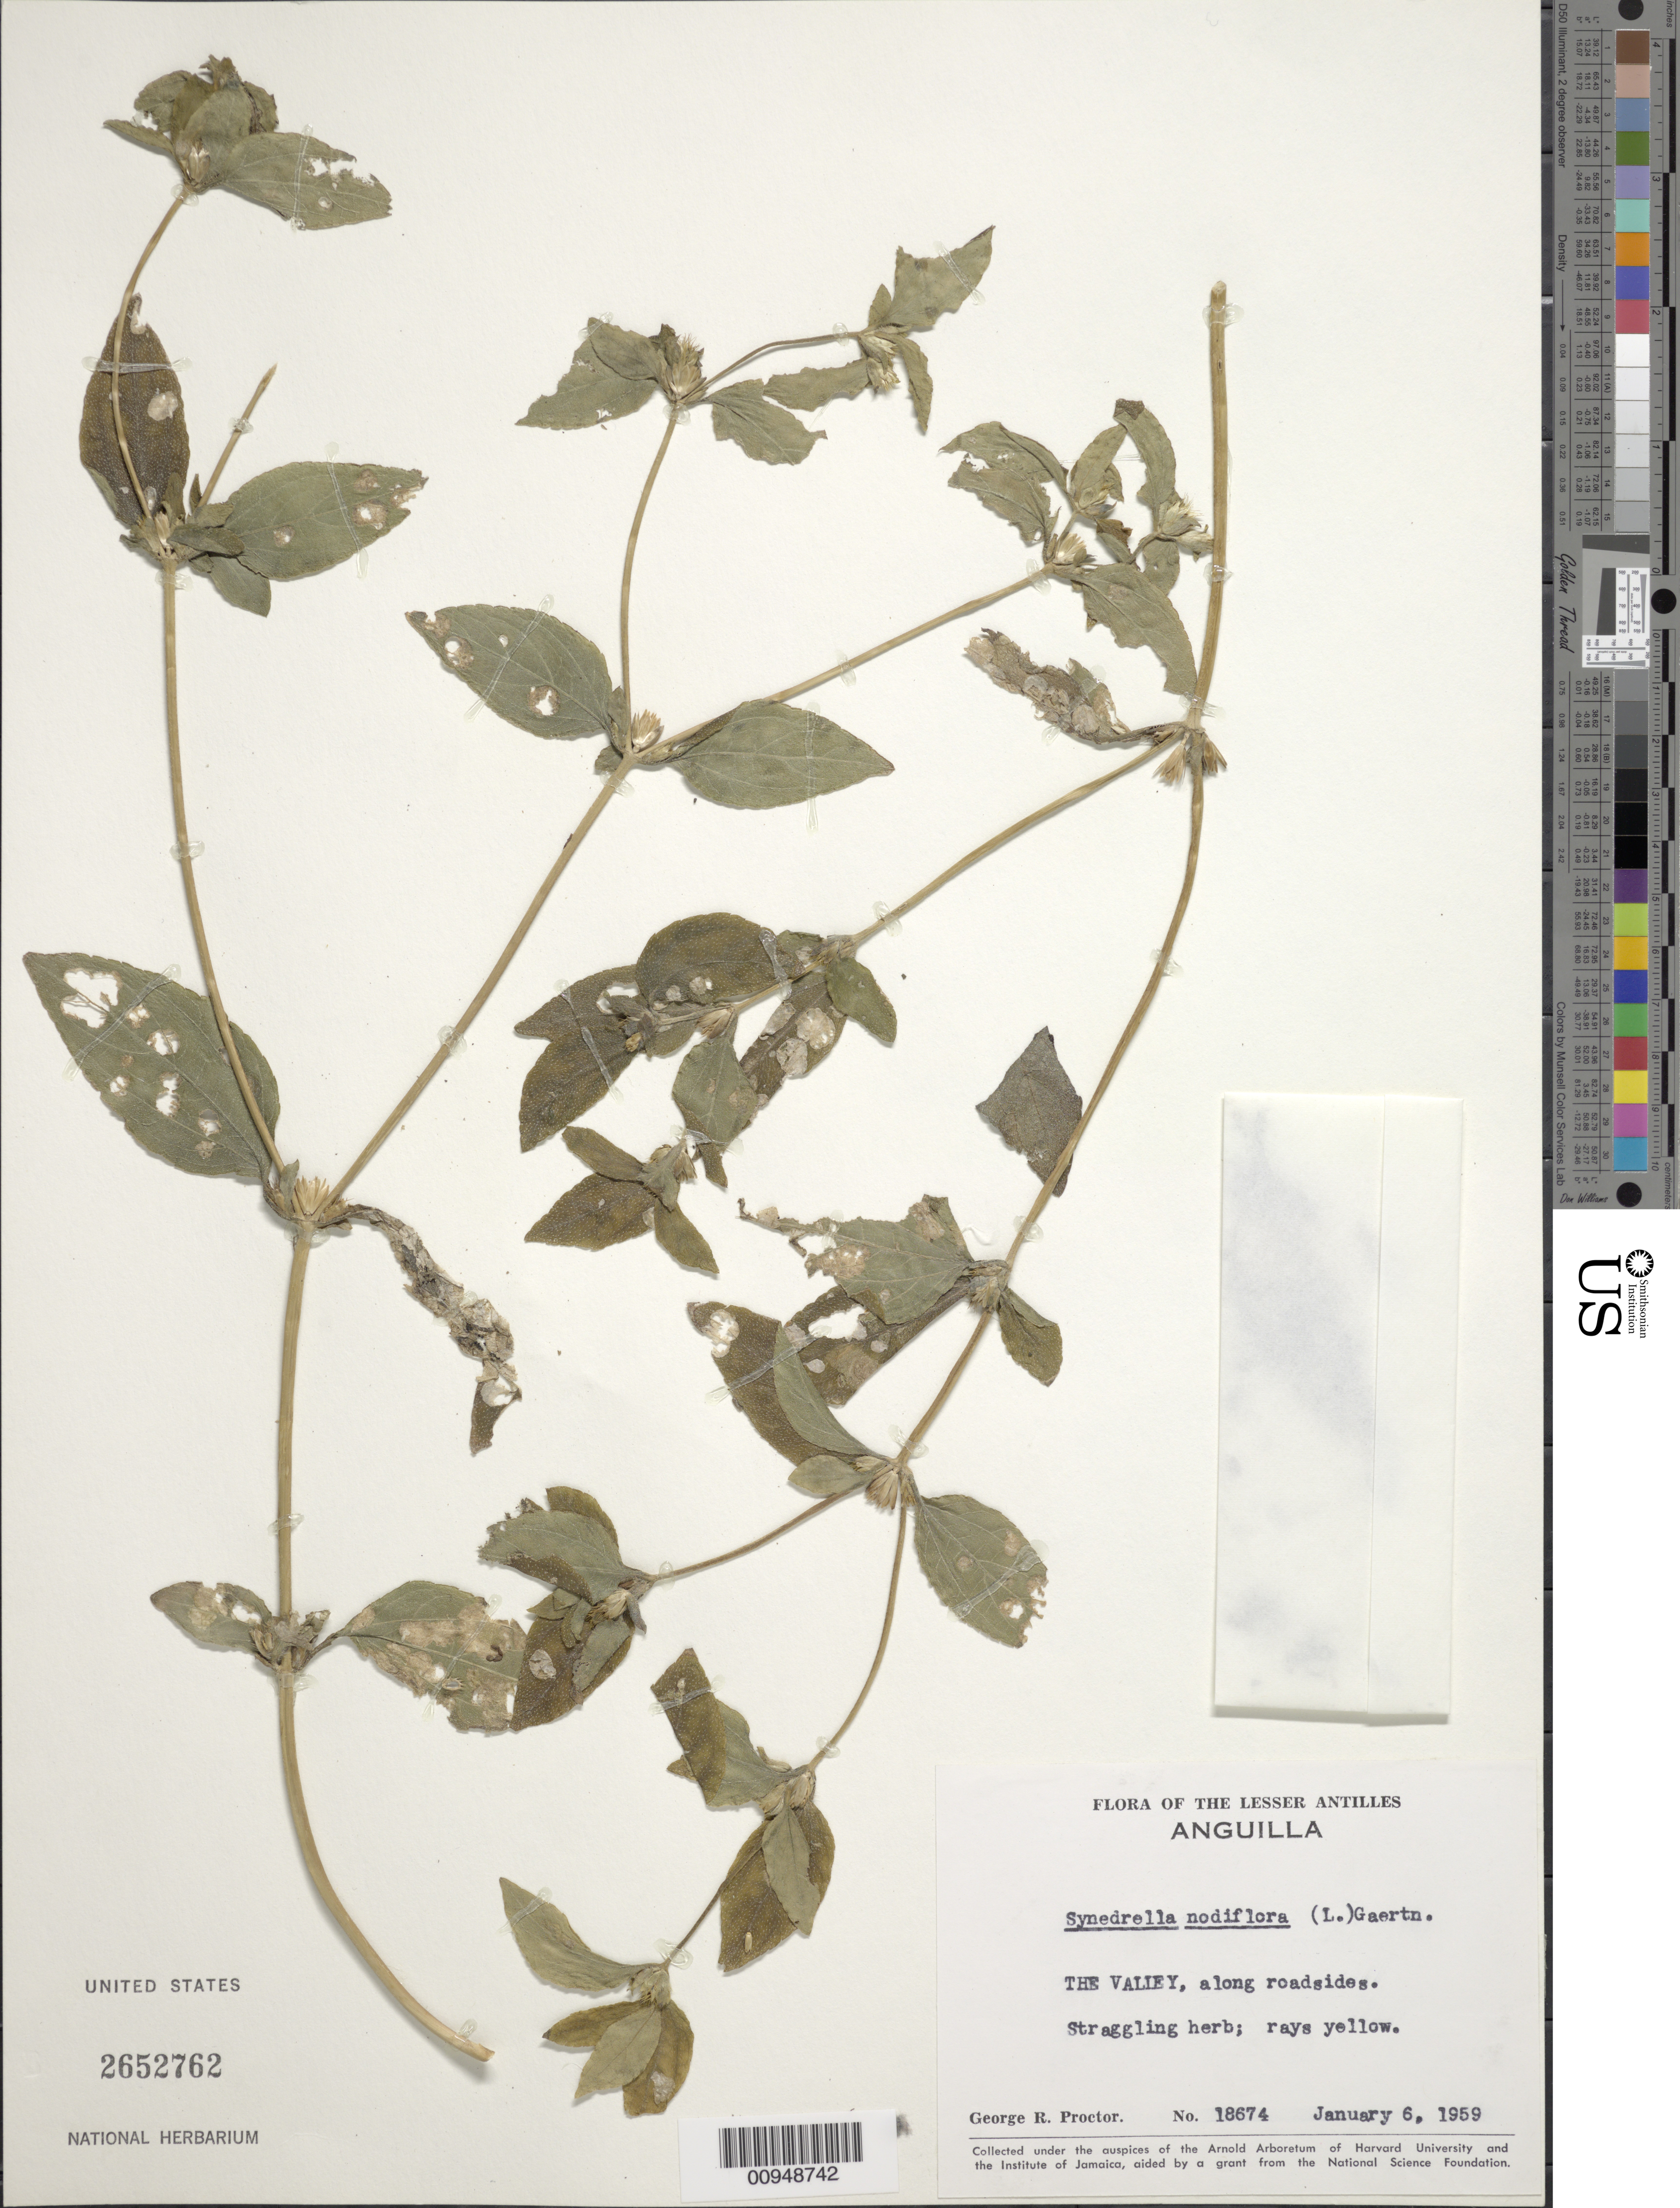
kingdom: Plantae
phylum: Tracheophyta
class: Magnoliopsida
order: Asterales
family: Asteraceae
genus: Synedrella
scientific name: Synedrella nodiflora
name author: (L.) Gaertn.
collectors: G. R. Proctor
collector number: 18674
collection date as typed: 06 Jan 1959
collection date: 1959-01-06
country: Anguilla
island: Anguilla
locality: The Valley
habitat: Along roadsides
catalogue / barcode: US 2652762